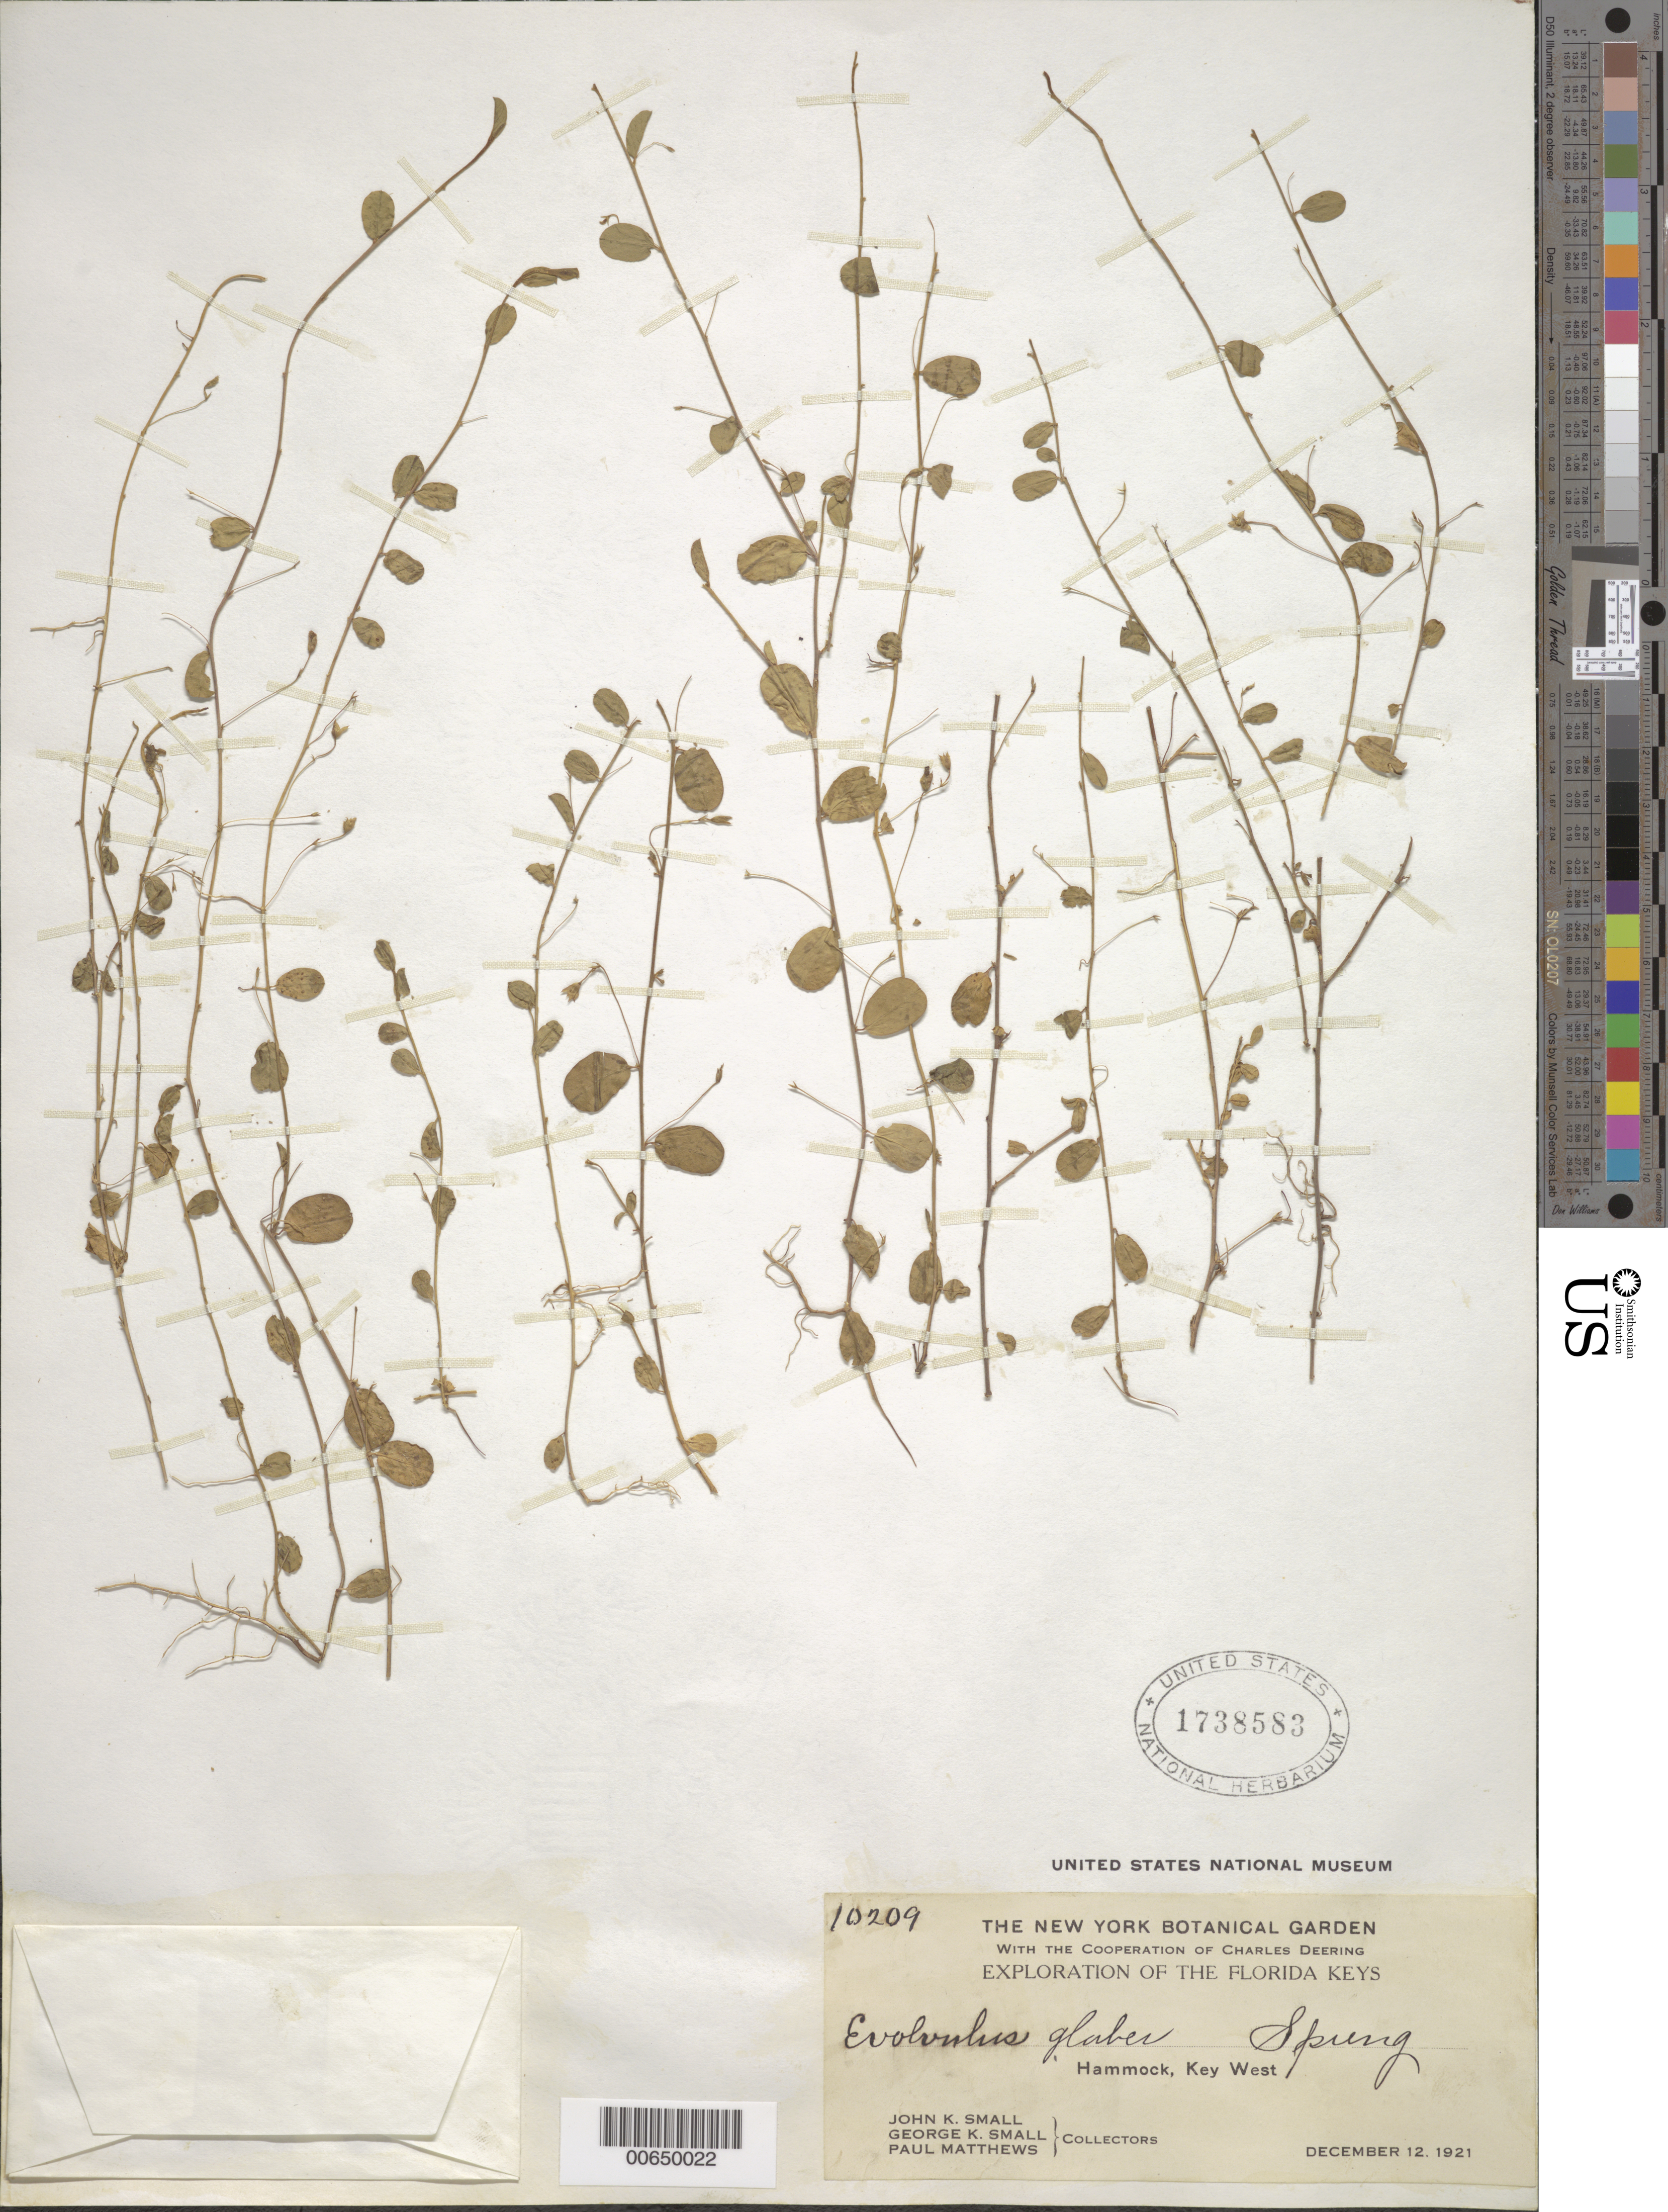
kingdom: Plantae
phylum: Tracheophyta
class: Magnoliopsida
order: Solanales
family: Convolvulaceae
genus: Evolvulus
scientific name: Evolvulus glaber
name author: Spreng.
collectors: J. K. Small, G. K. Small & P. Matthaus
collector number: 10209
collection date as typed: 12 Dec 1921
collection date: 1921-12-12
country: United States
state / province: Florida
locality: Hammock, Key West FL.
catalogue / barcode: US 1738583